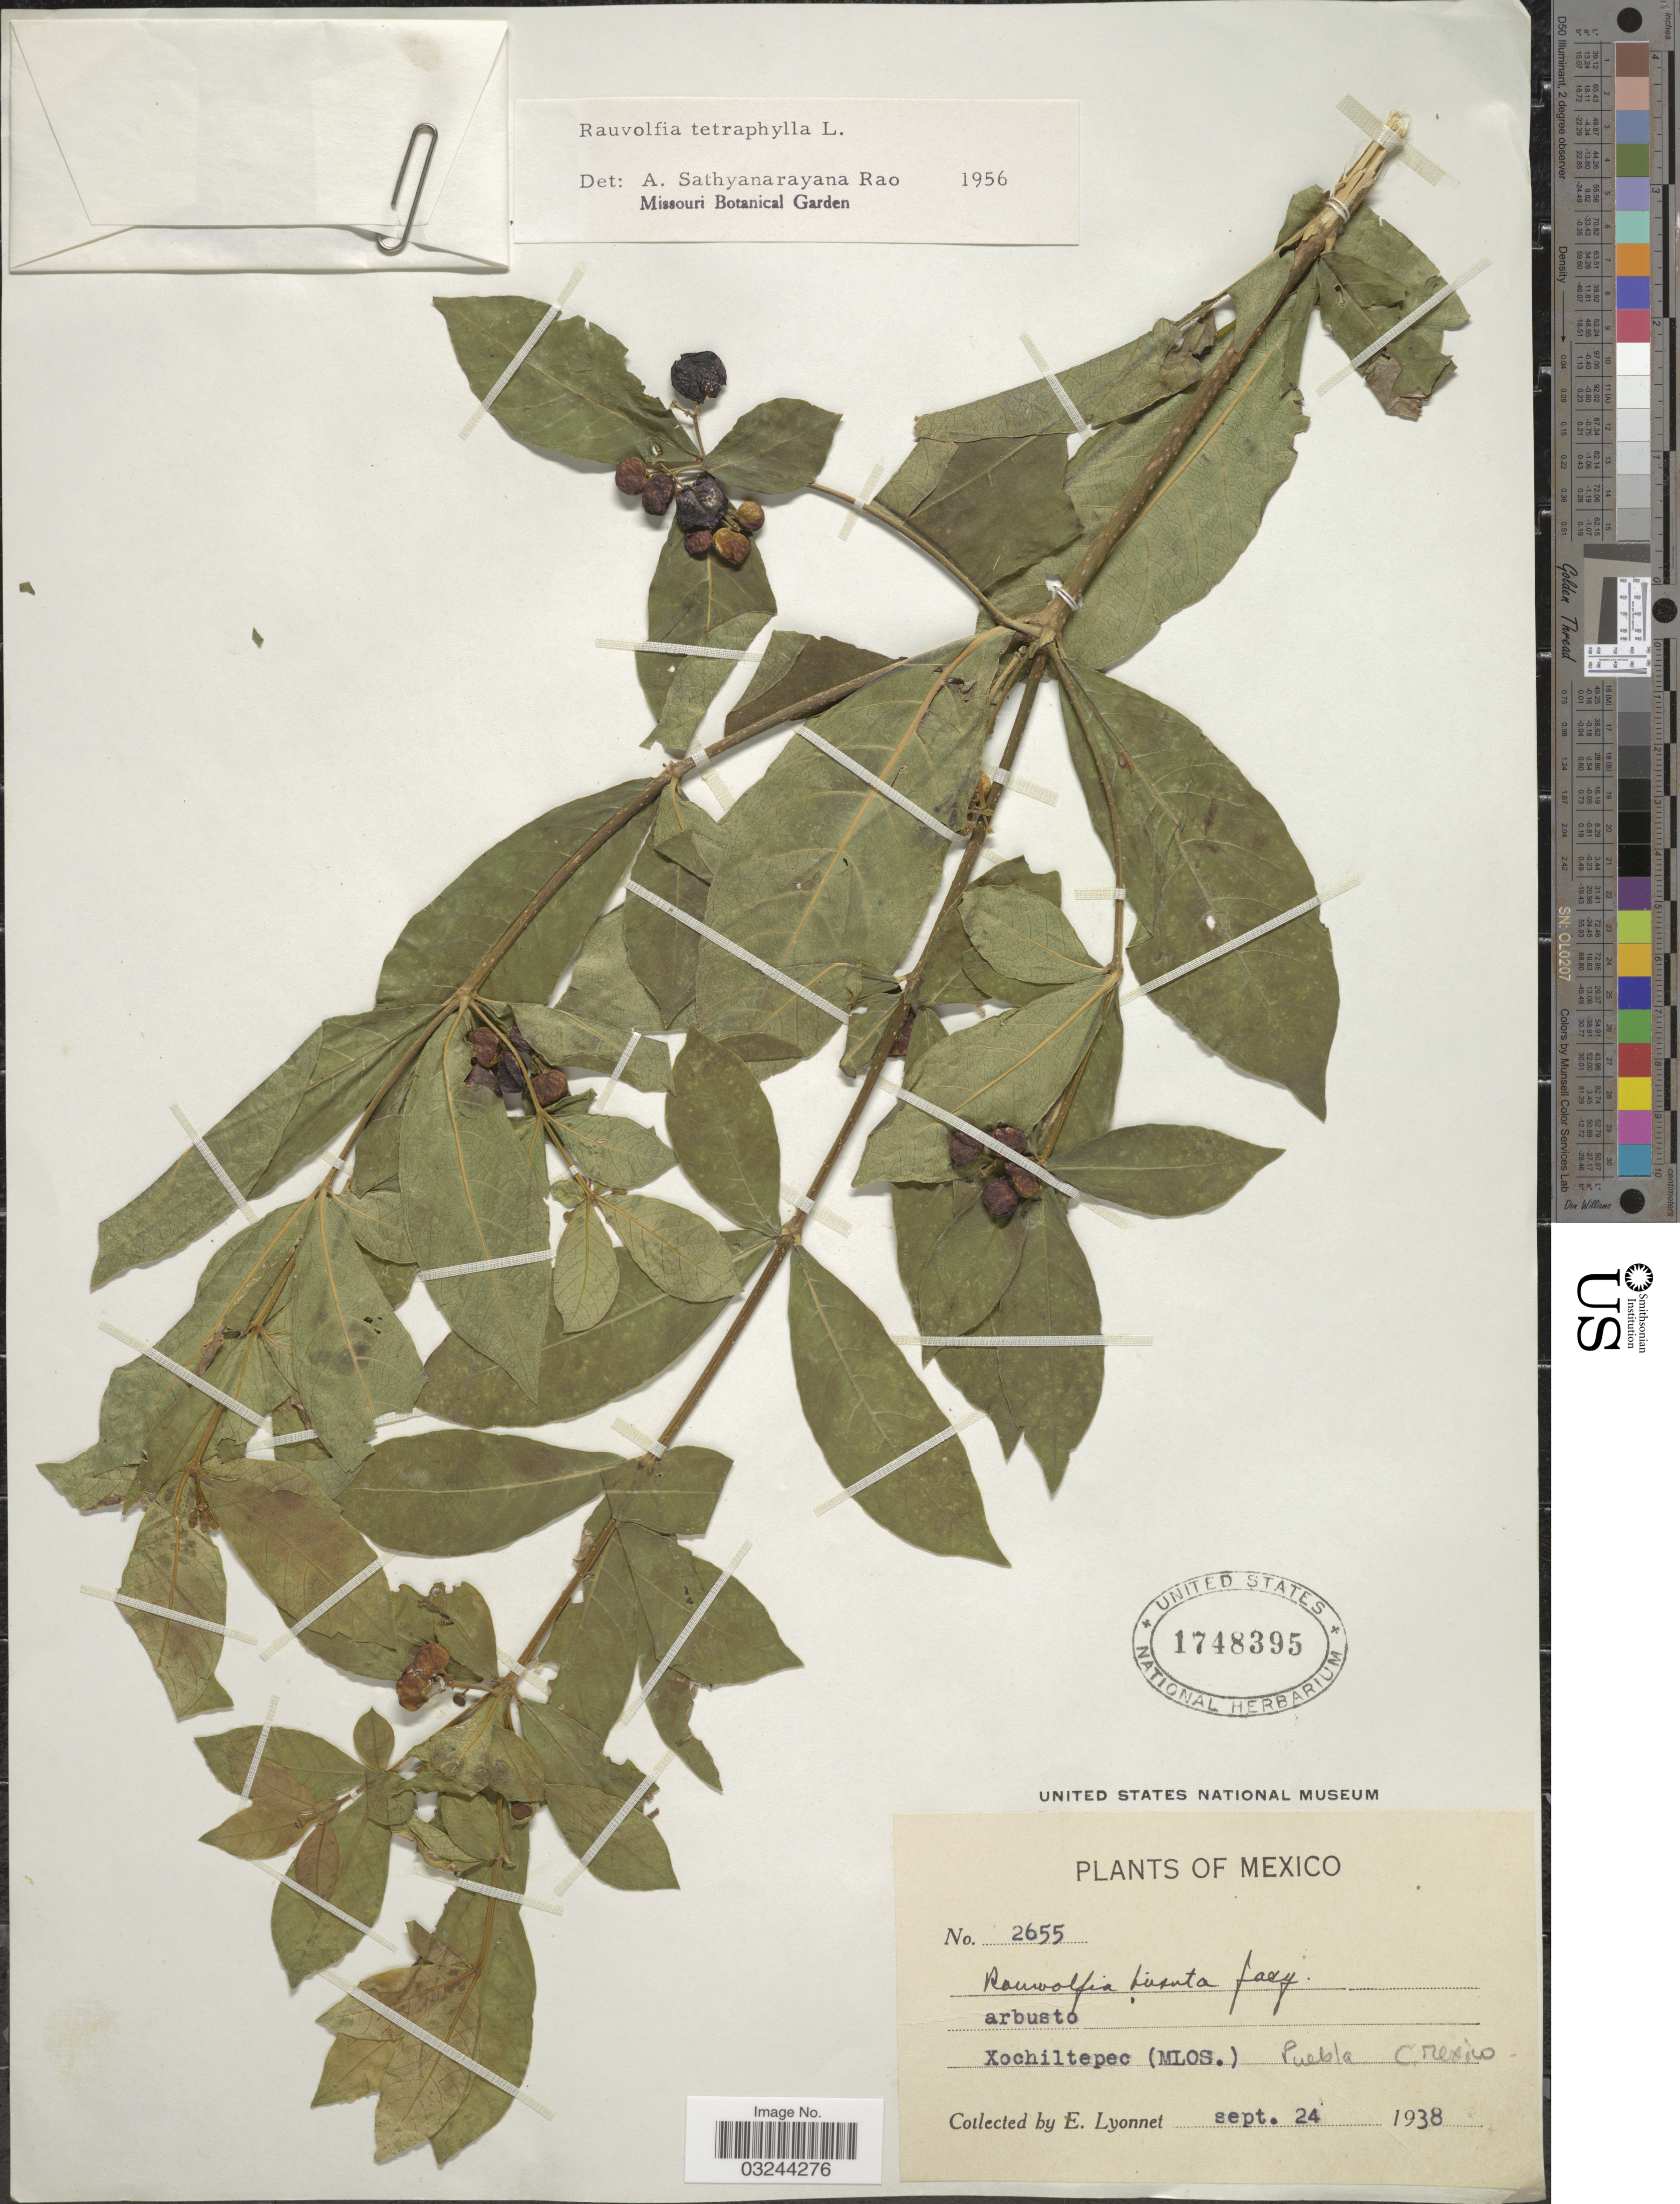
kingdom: Plantae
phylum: Tracheophyta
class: Magnoliopsida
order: Gentianales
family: Apocynaceae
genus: Rauvolfia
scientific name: Rauvolfia tetraphylla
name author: L.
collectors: E. Lyonnet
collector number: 2655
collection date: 1938-09-24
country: Mexico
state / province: Morelos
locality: Xochiltepec (MLOS.) Puebla C. Mexico.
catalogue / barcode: US 1748395